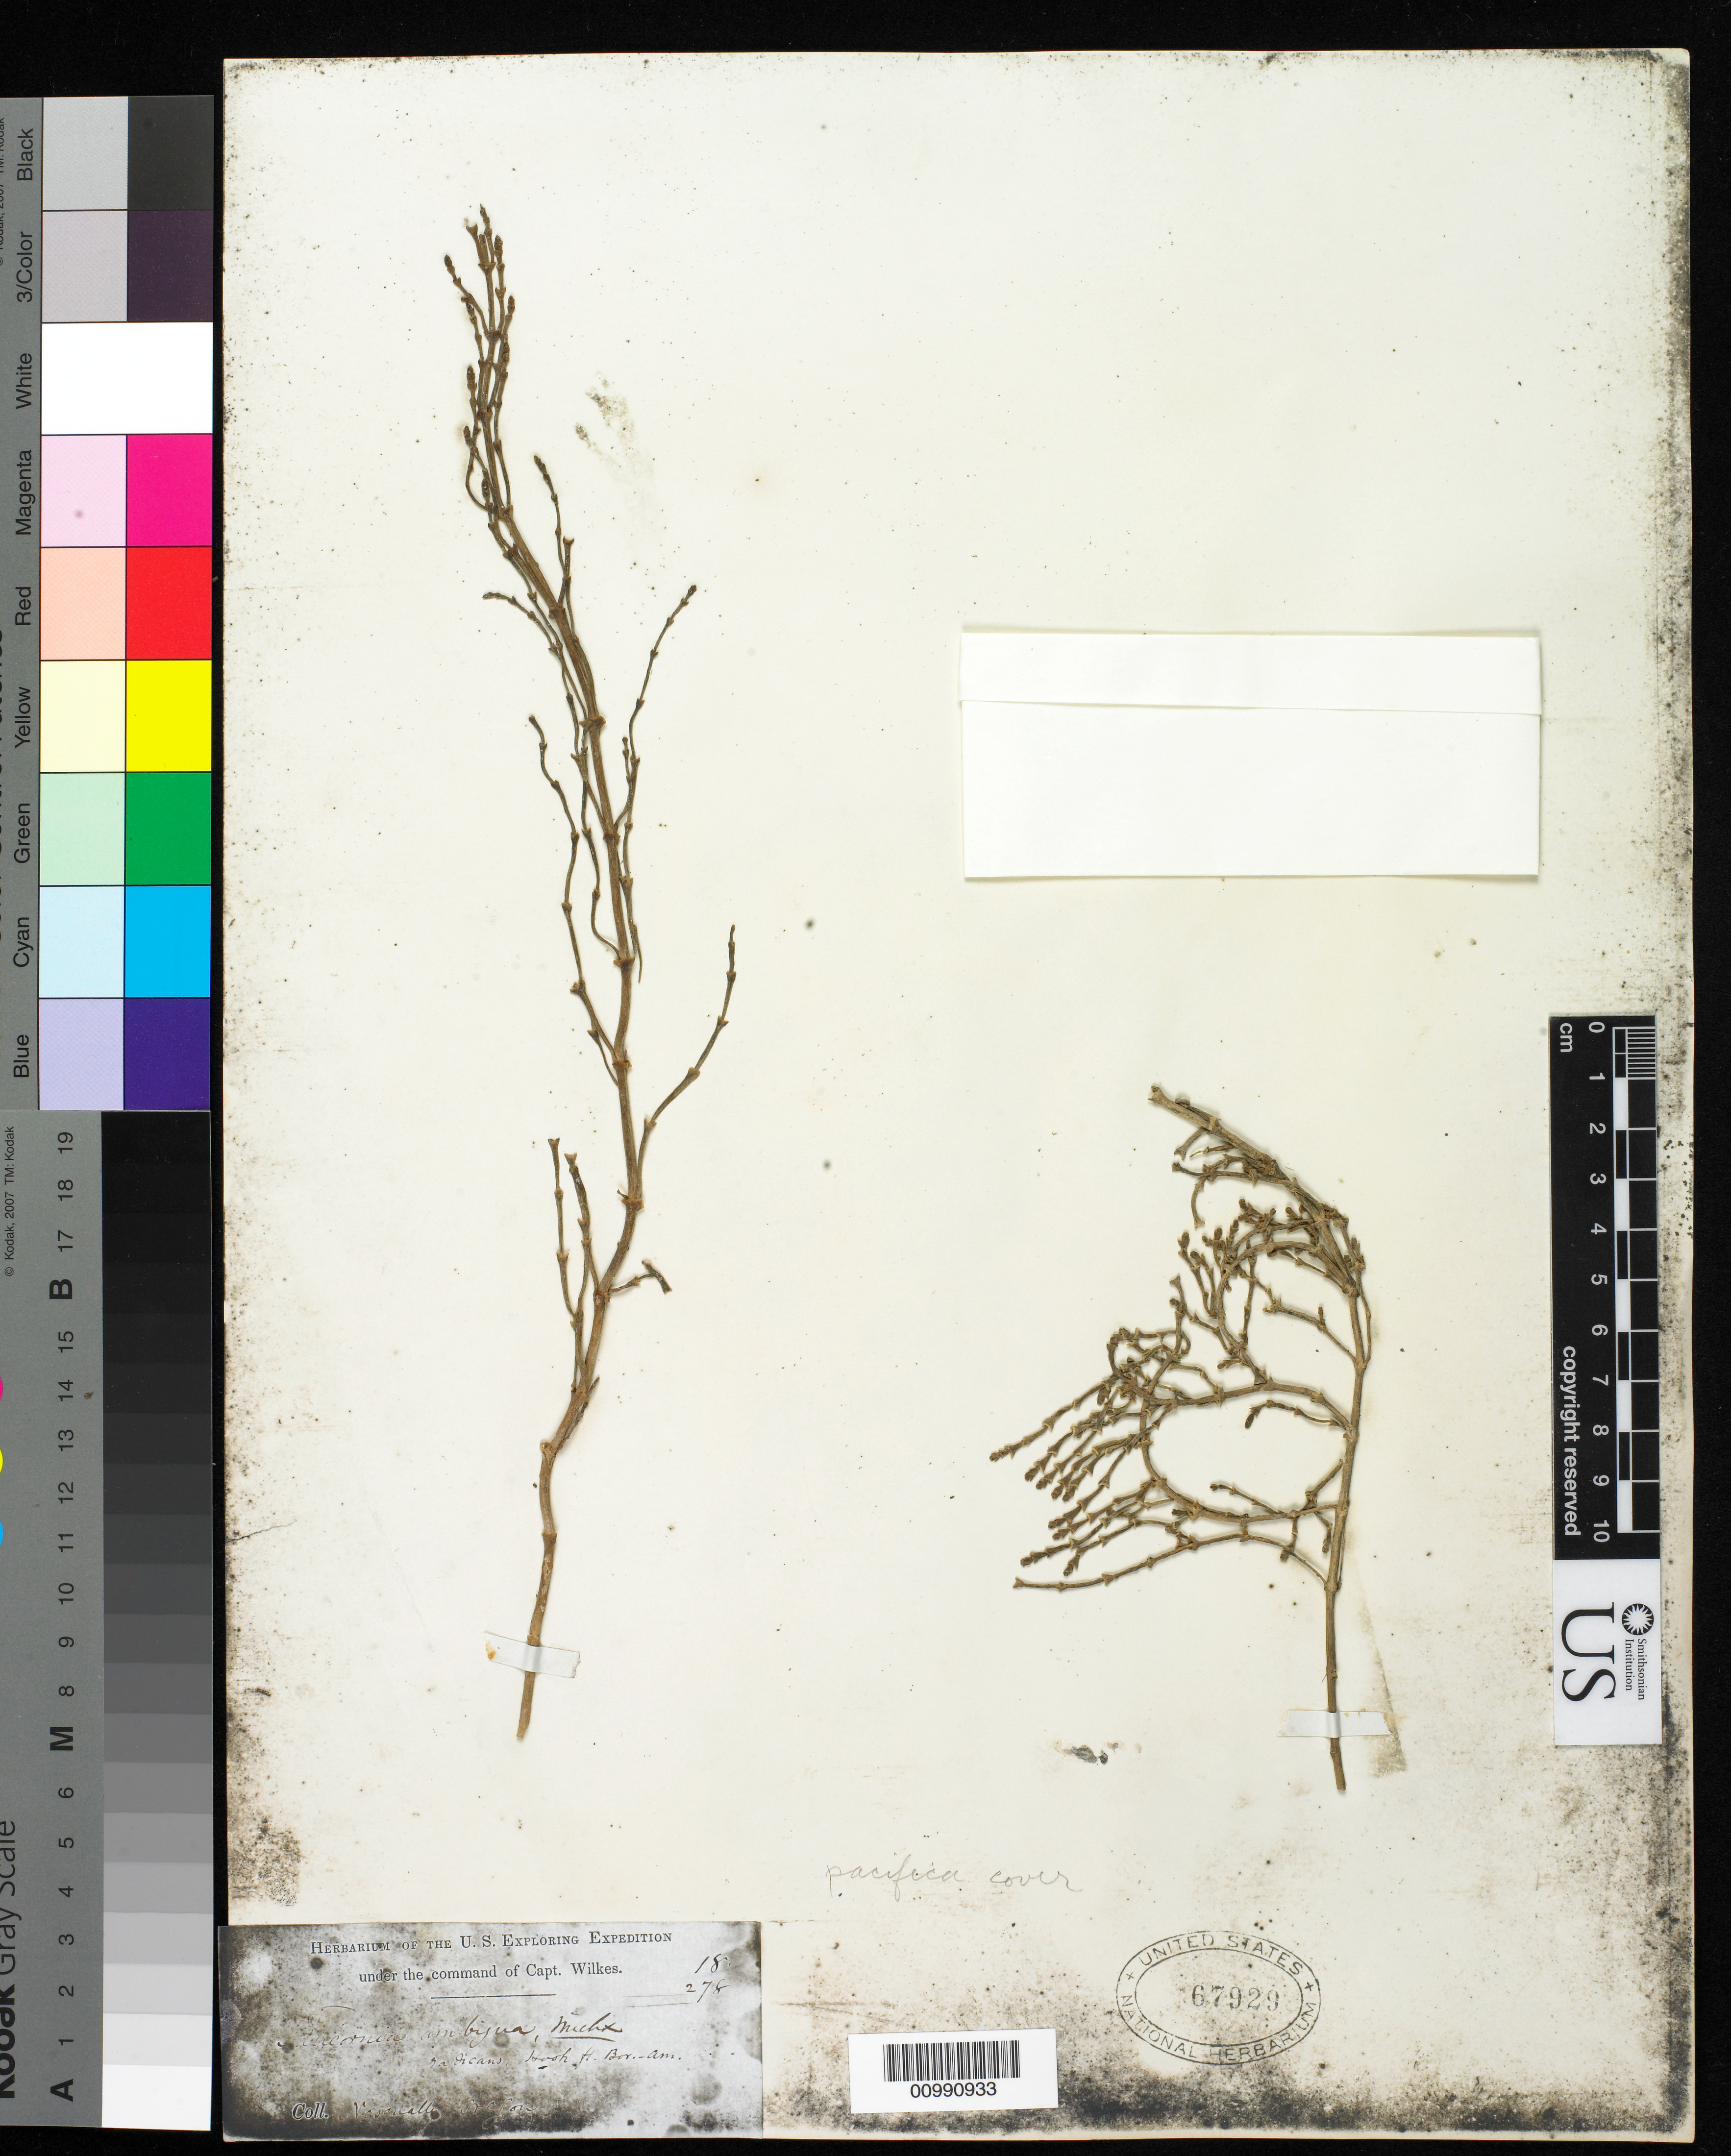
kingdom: Plantae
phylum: Tracheophyta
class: Magnoliopsida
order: Caryophyllales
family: Amaranthaceae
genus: Salicornia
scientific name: Salicornia pacifica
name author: Standl.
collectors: Wilkes Explor. Exped.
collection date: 1838/1842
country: United States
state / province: Oregon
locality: Vasqually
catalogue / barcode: US 67929